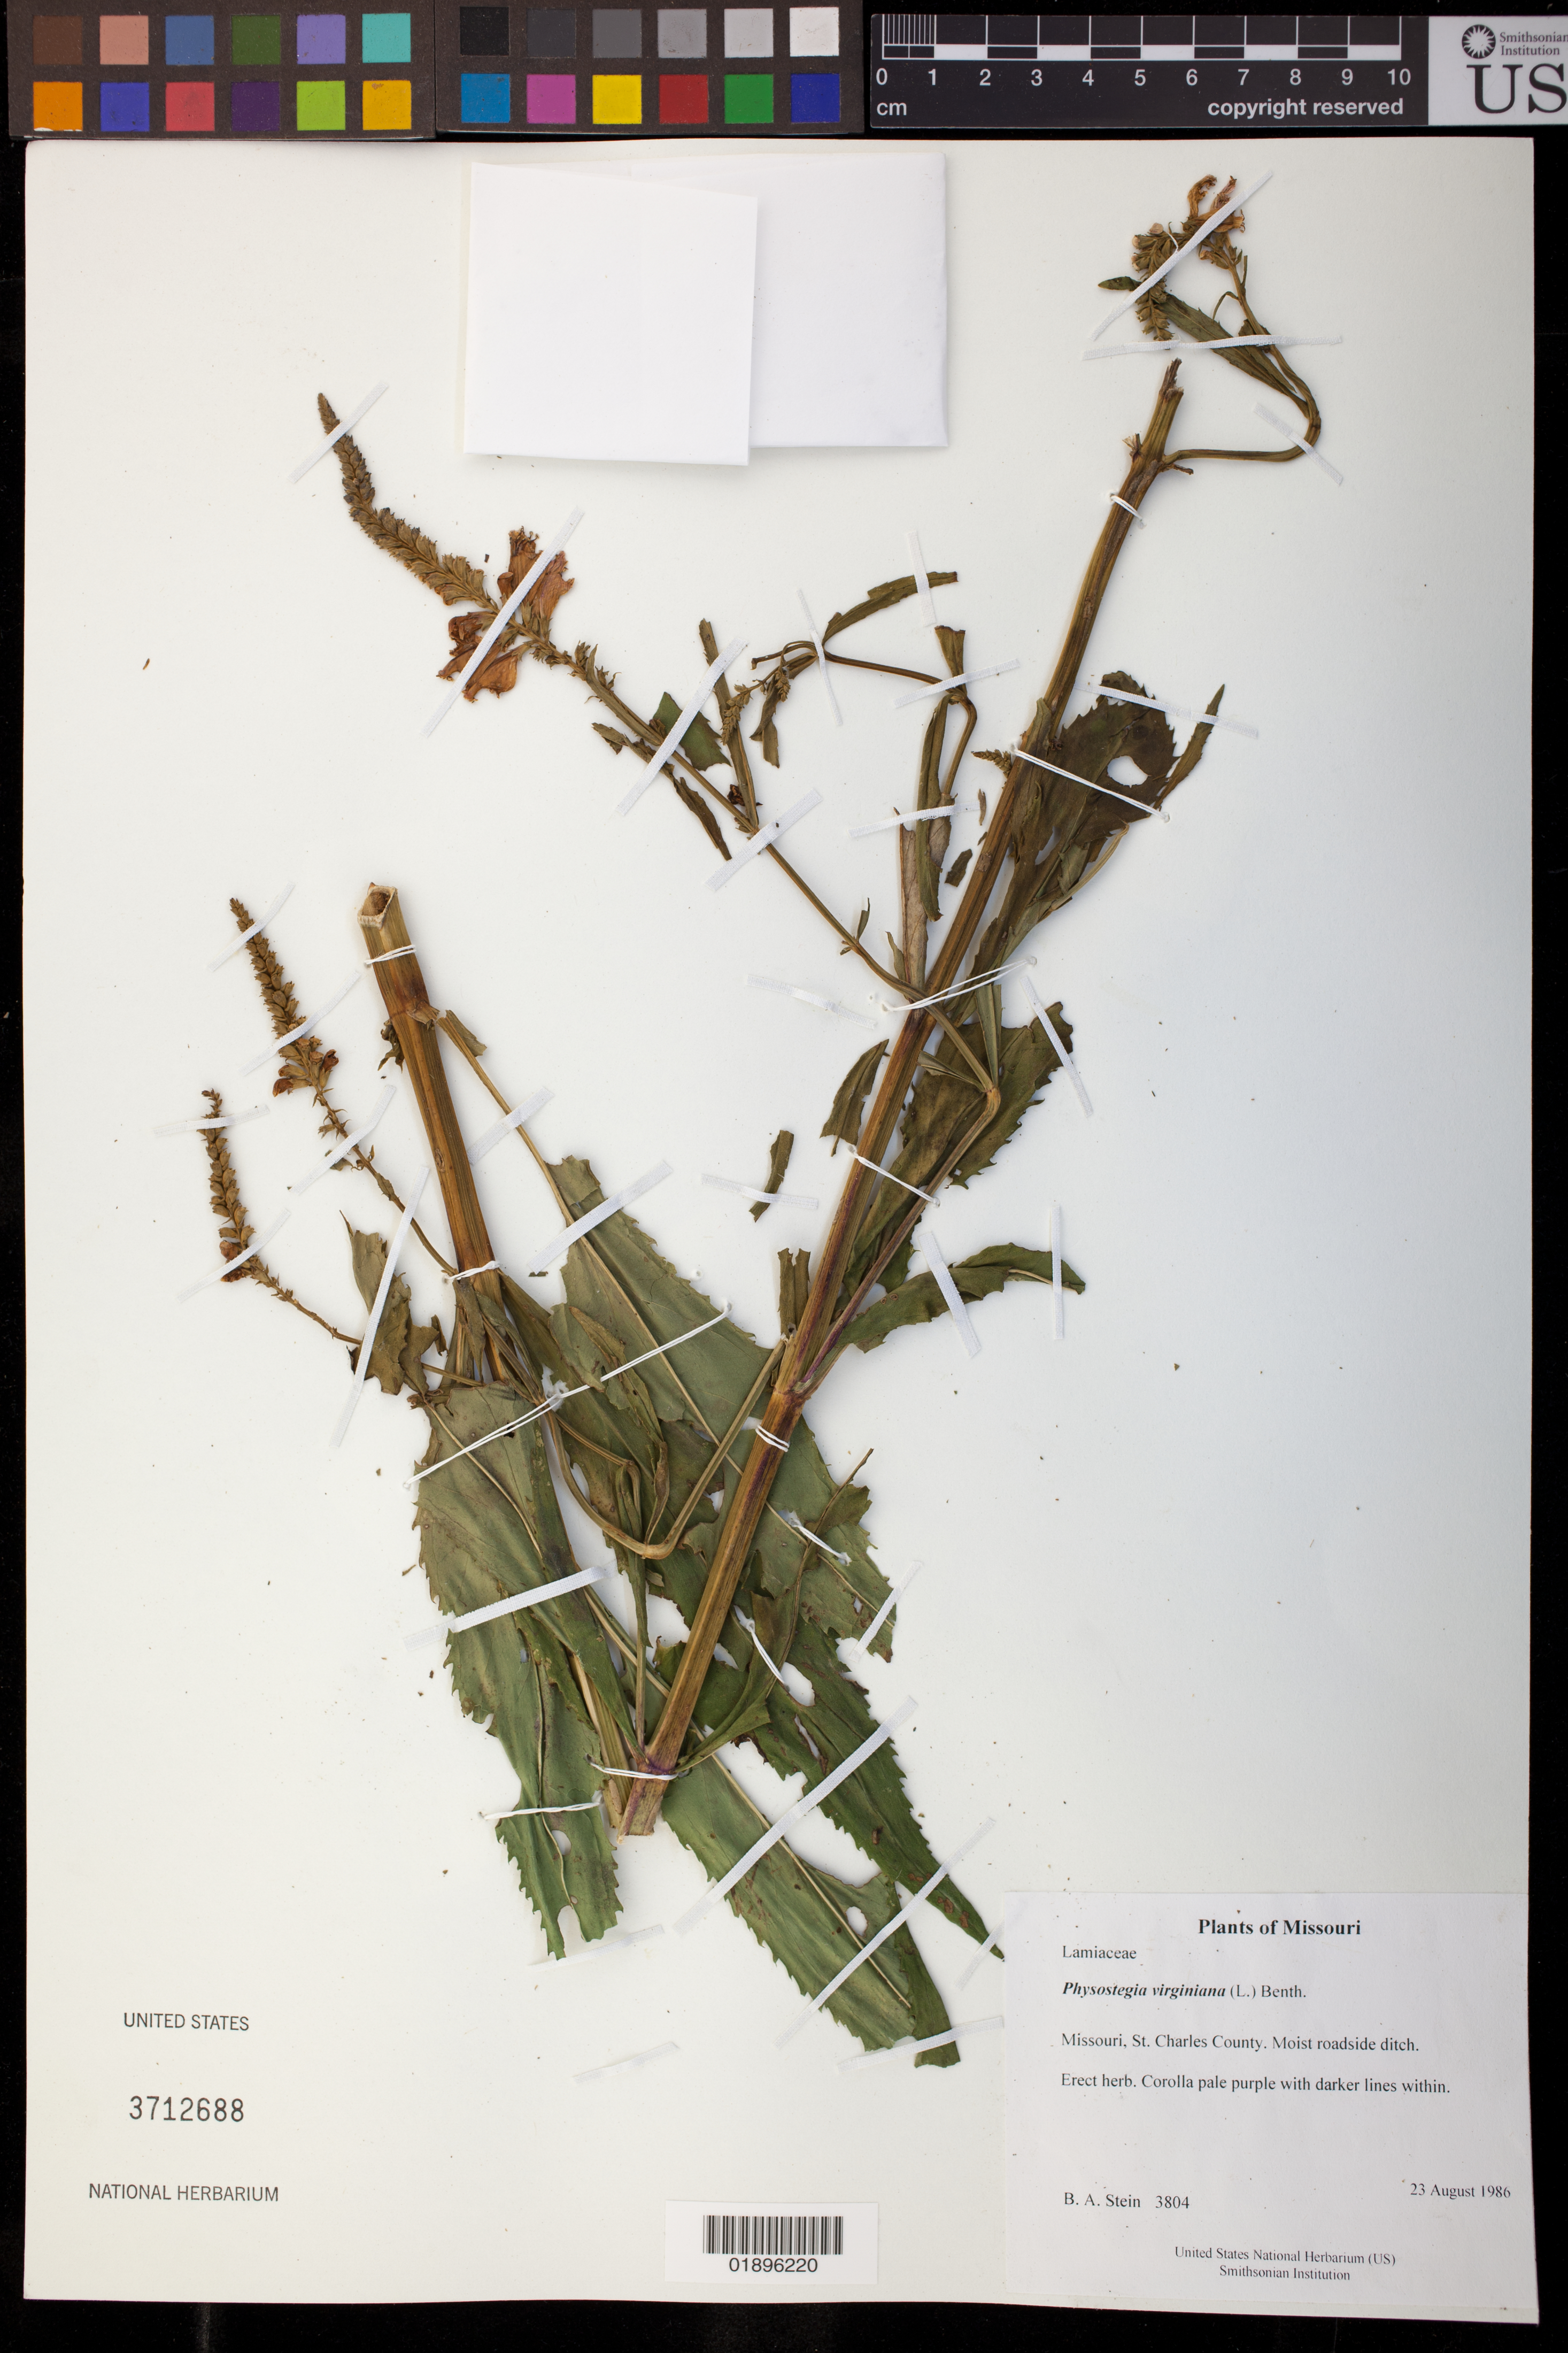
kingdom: Plantae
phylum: Tracheophyta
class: Magnoliopsida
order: Lamiales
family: Lamiaceae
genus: Physostegia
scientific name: Physostegia virginiana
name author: (L.) Benth.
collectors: B. A. Stein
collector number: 3804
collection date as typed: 23 August 1986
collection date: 1986-08-23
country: United States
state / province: Missouri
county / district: St. Charles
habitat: Moist roadside ditch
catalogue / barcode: US 3712688